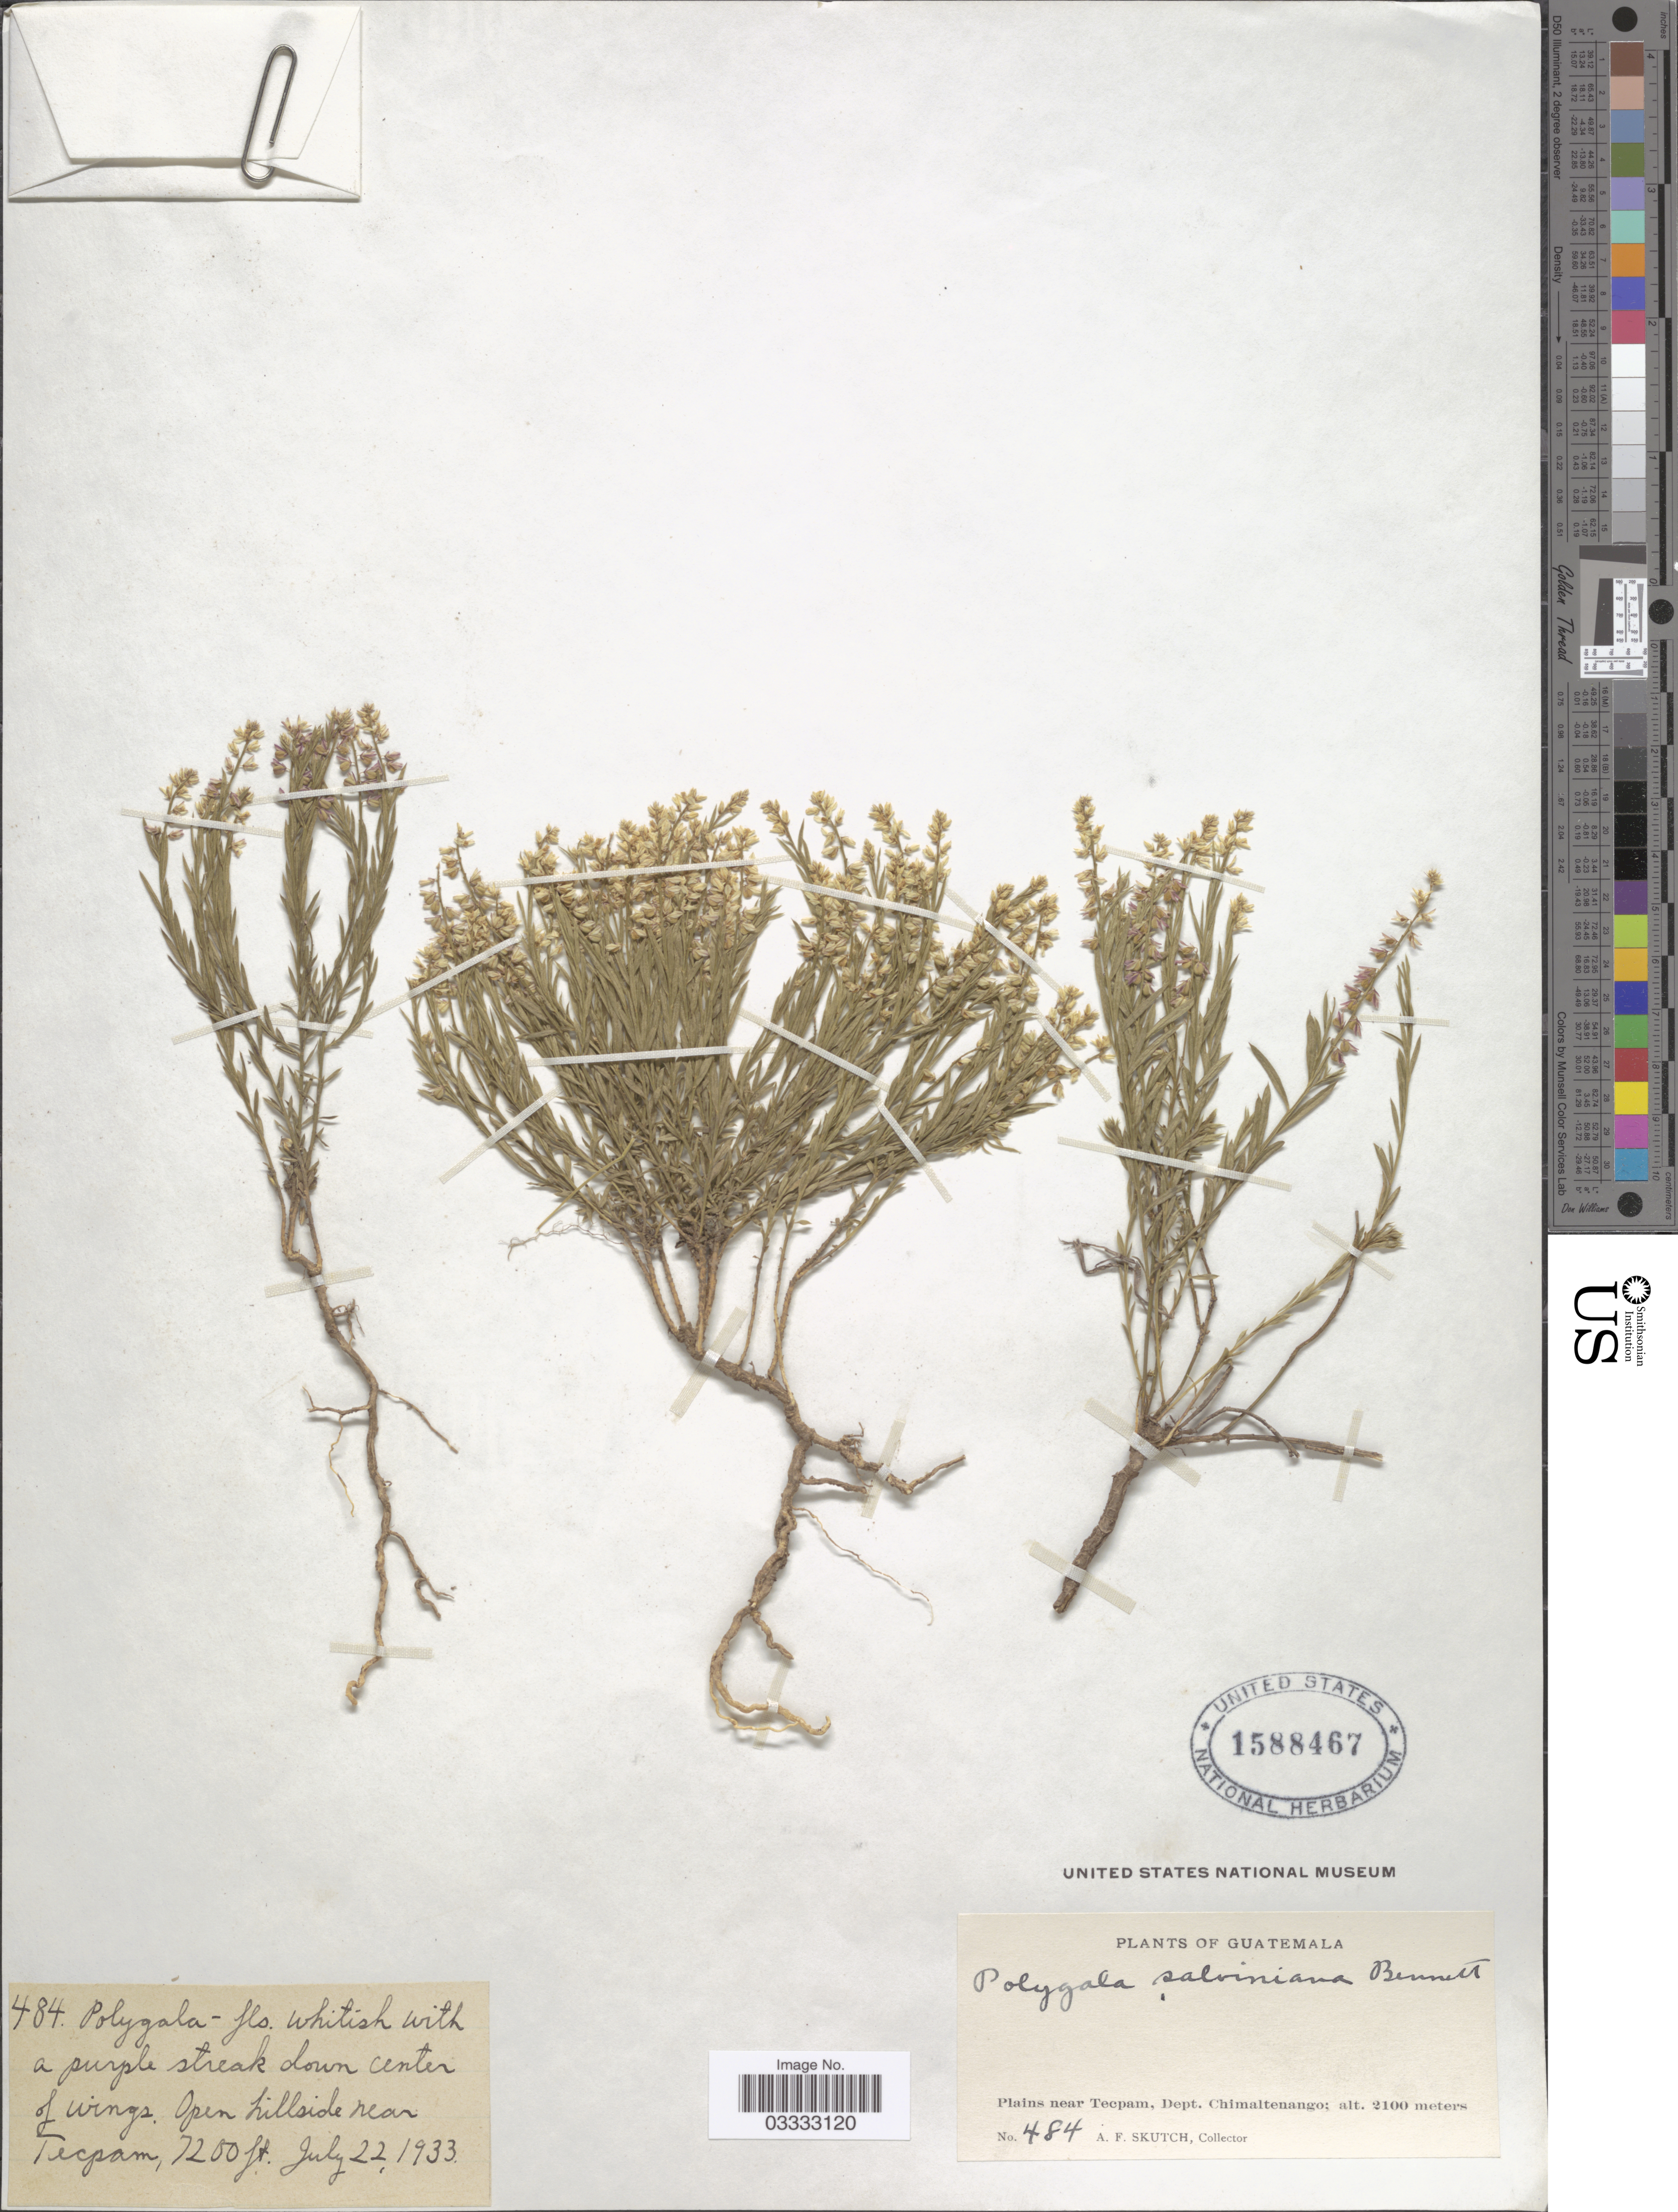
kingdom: Plantae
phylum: Tracheophyta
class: Magnoliopsida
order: Fabales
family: Polygalaceae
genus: Polygala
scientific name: Polygala salviniana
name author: A.W. Benn.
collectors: A. F. Skutch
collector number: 484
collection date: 1933-07-22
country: Guatemala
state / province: Chimaltenango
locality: Plains near Tecpam, Dept. Chimaltenango. Open hillside near Tecpam.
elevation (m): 2195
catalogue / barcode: US 1588467